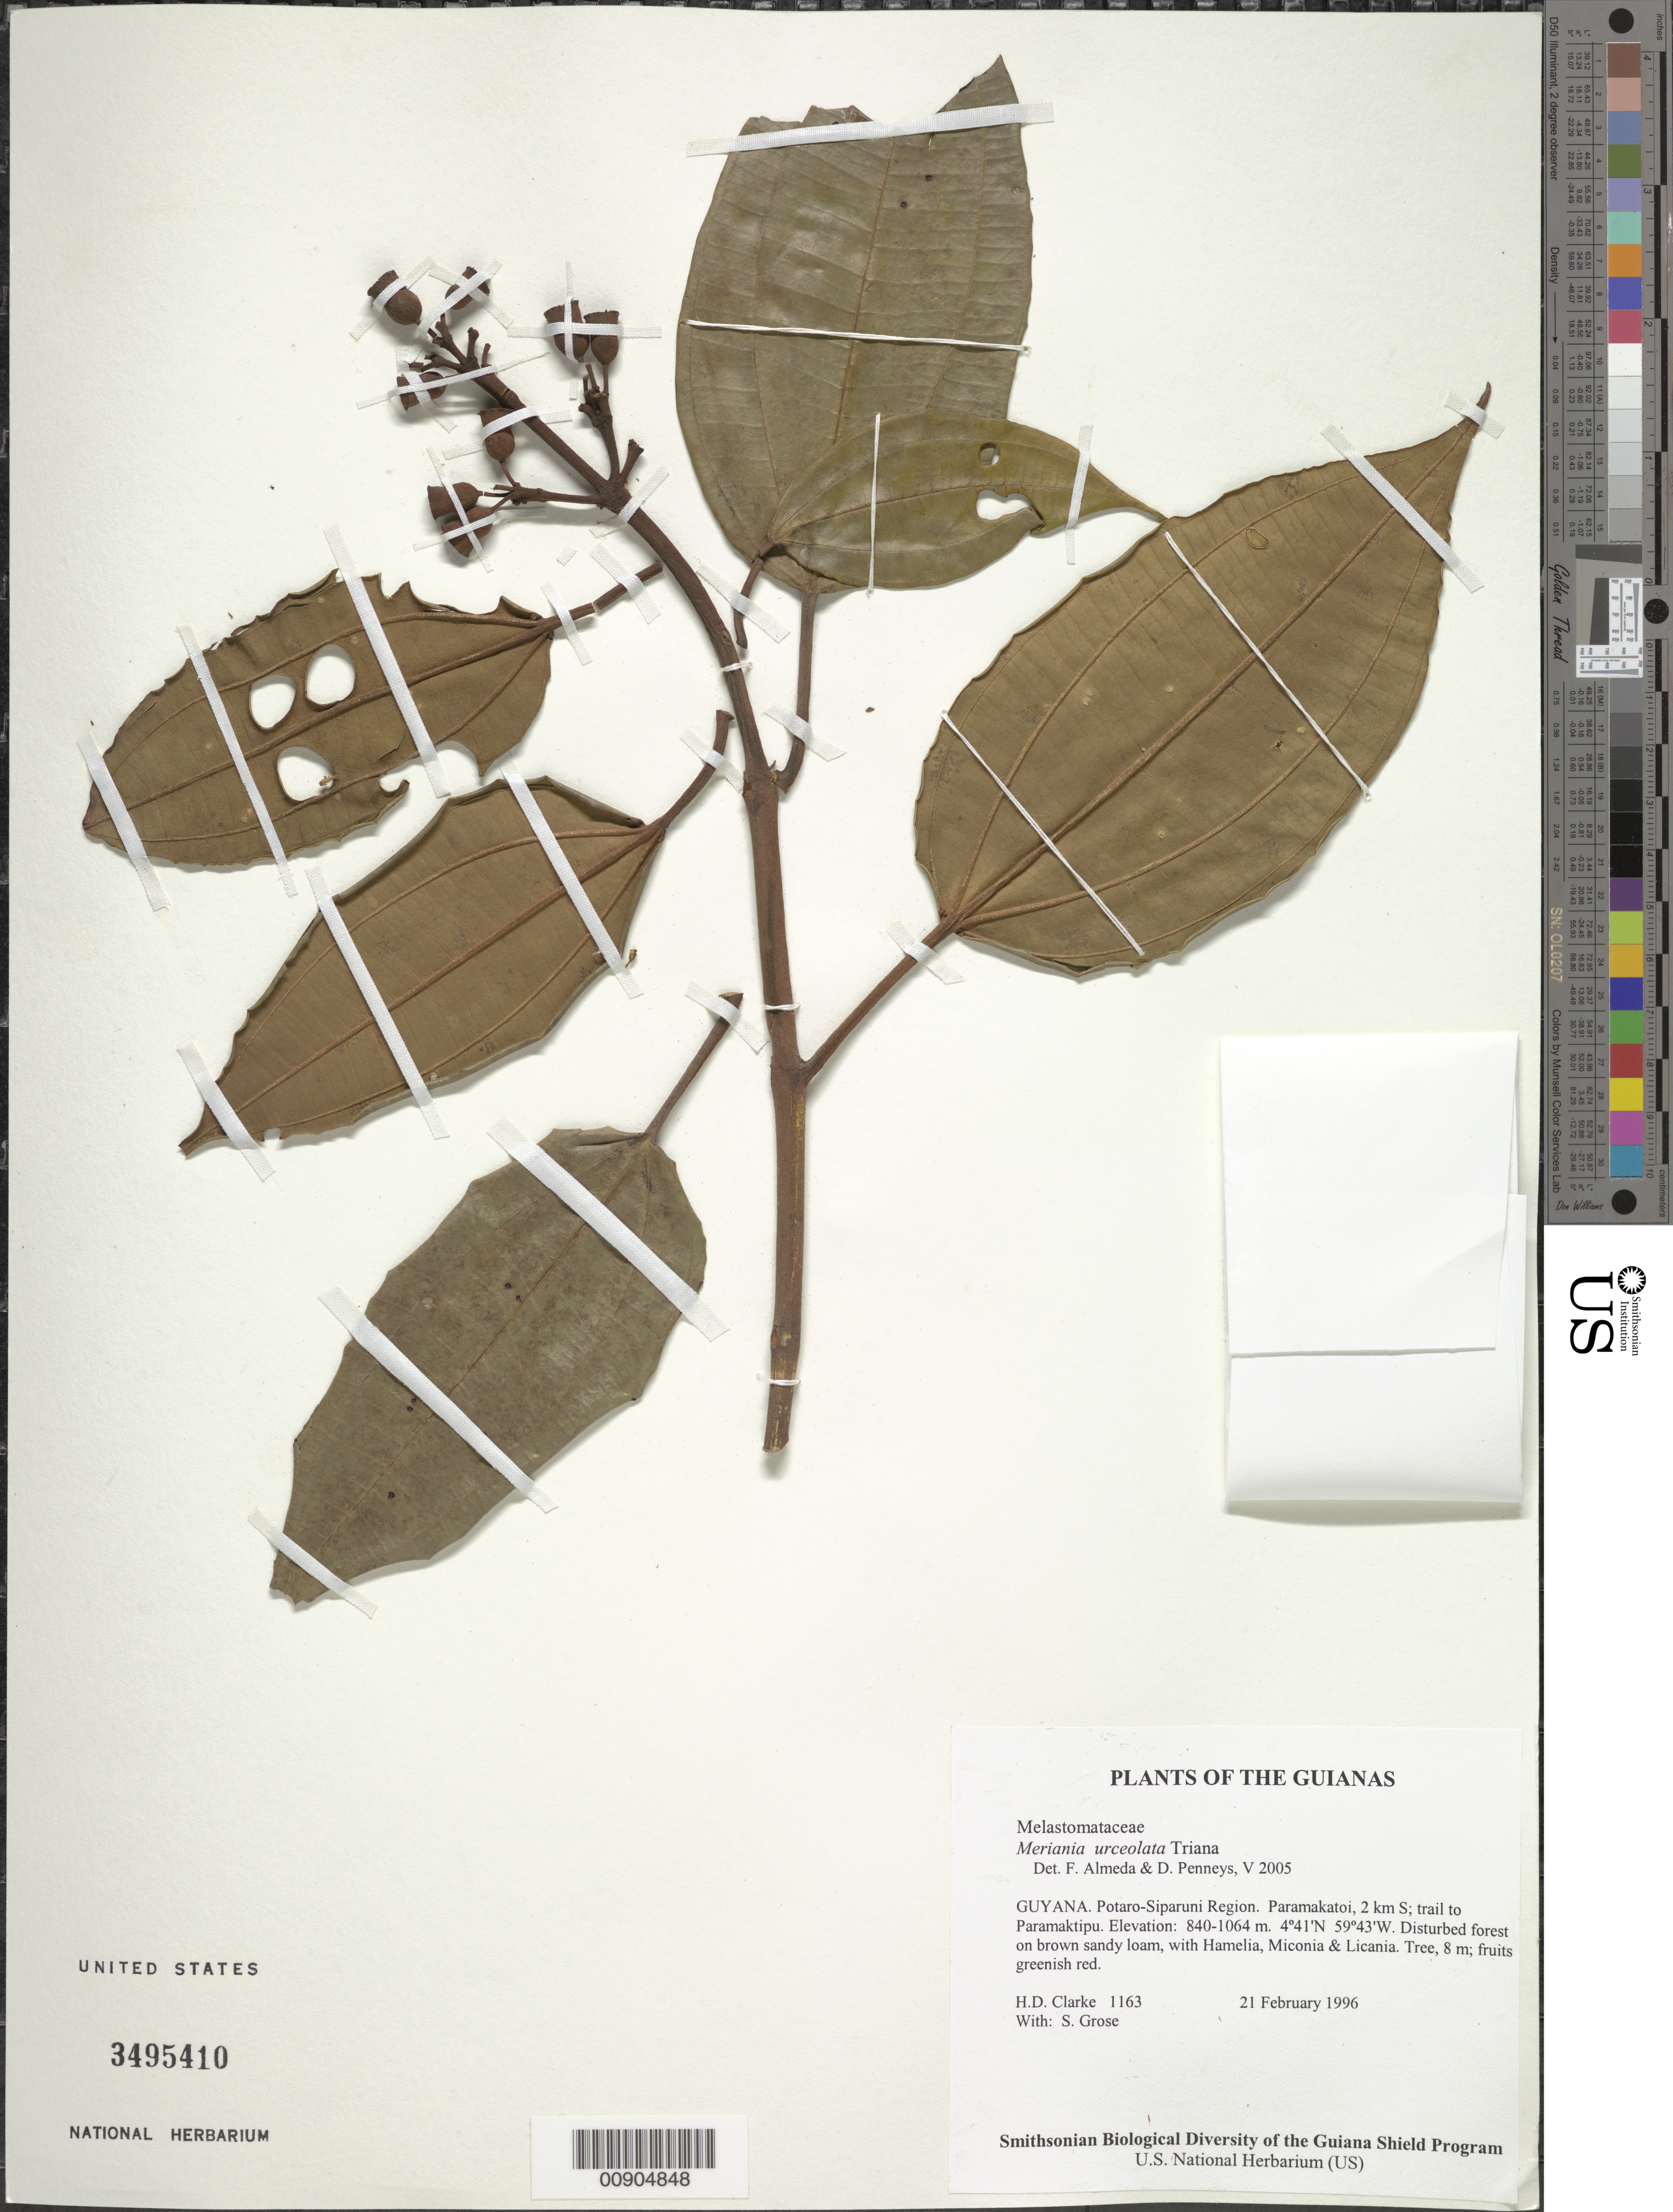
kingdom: Plantae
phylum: Tracheophyta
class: Magnoliopsida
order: Myrtales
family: Melastomataceae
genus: Meriania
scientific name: Meriania urceolata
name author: Triana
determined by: Almeda, F.; Penneys, D. S.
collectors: H. D. Clarke & S. Grose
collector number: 1163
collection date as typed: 21 February 1996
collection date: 1996-02-21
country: Guyana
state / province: Potaro-Siparuni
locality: Paramakatoi, 2 km S; trail to Paramaktipu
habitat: Disturbed forest on brown sandy loam, with Hamelia, Miconia & Licania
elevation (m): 840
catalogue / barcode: US 3495410